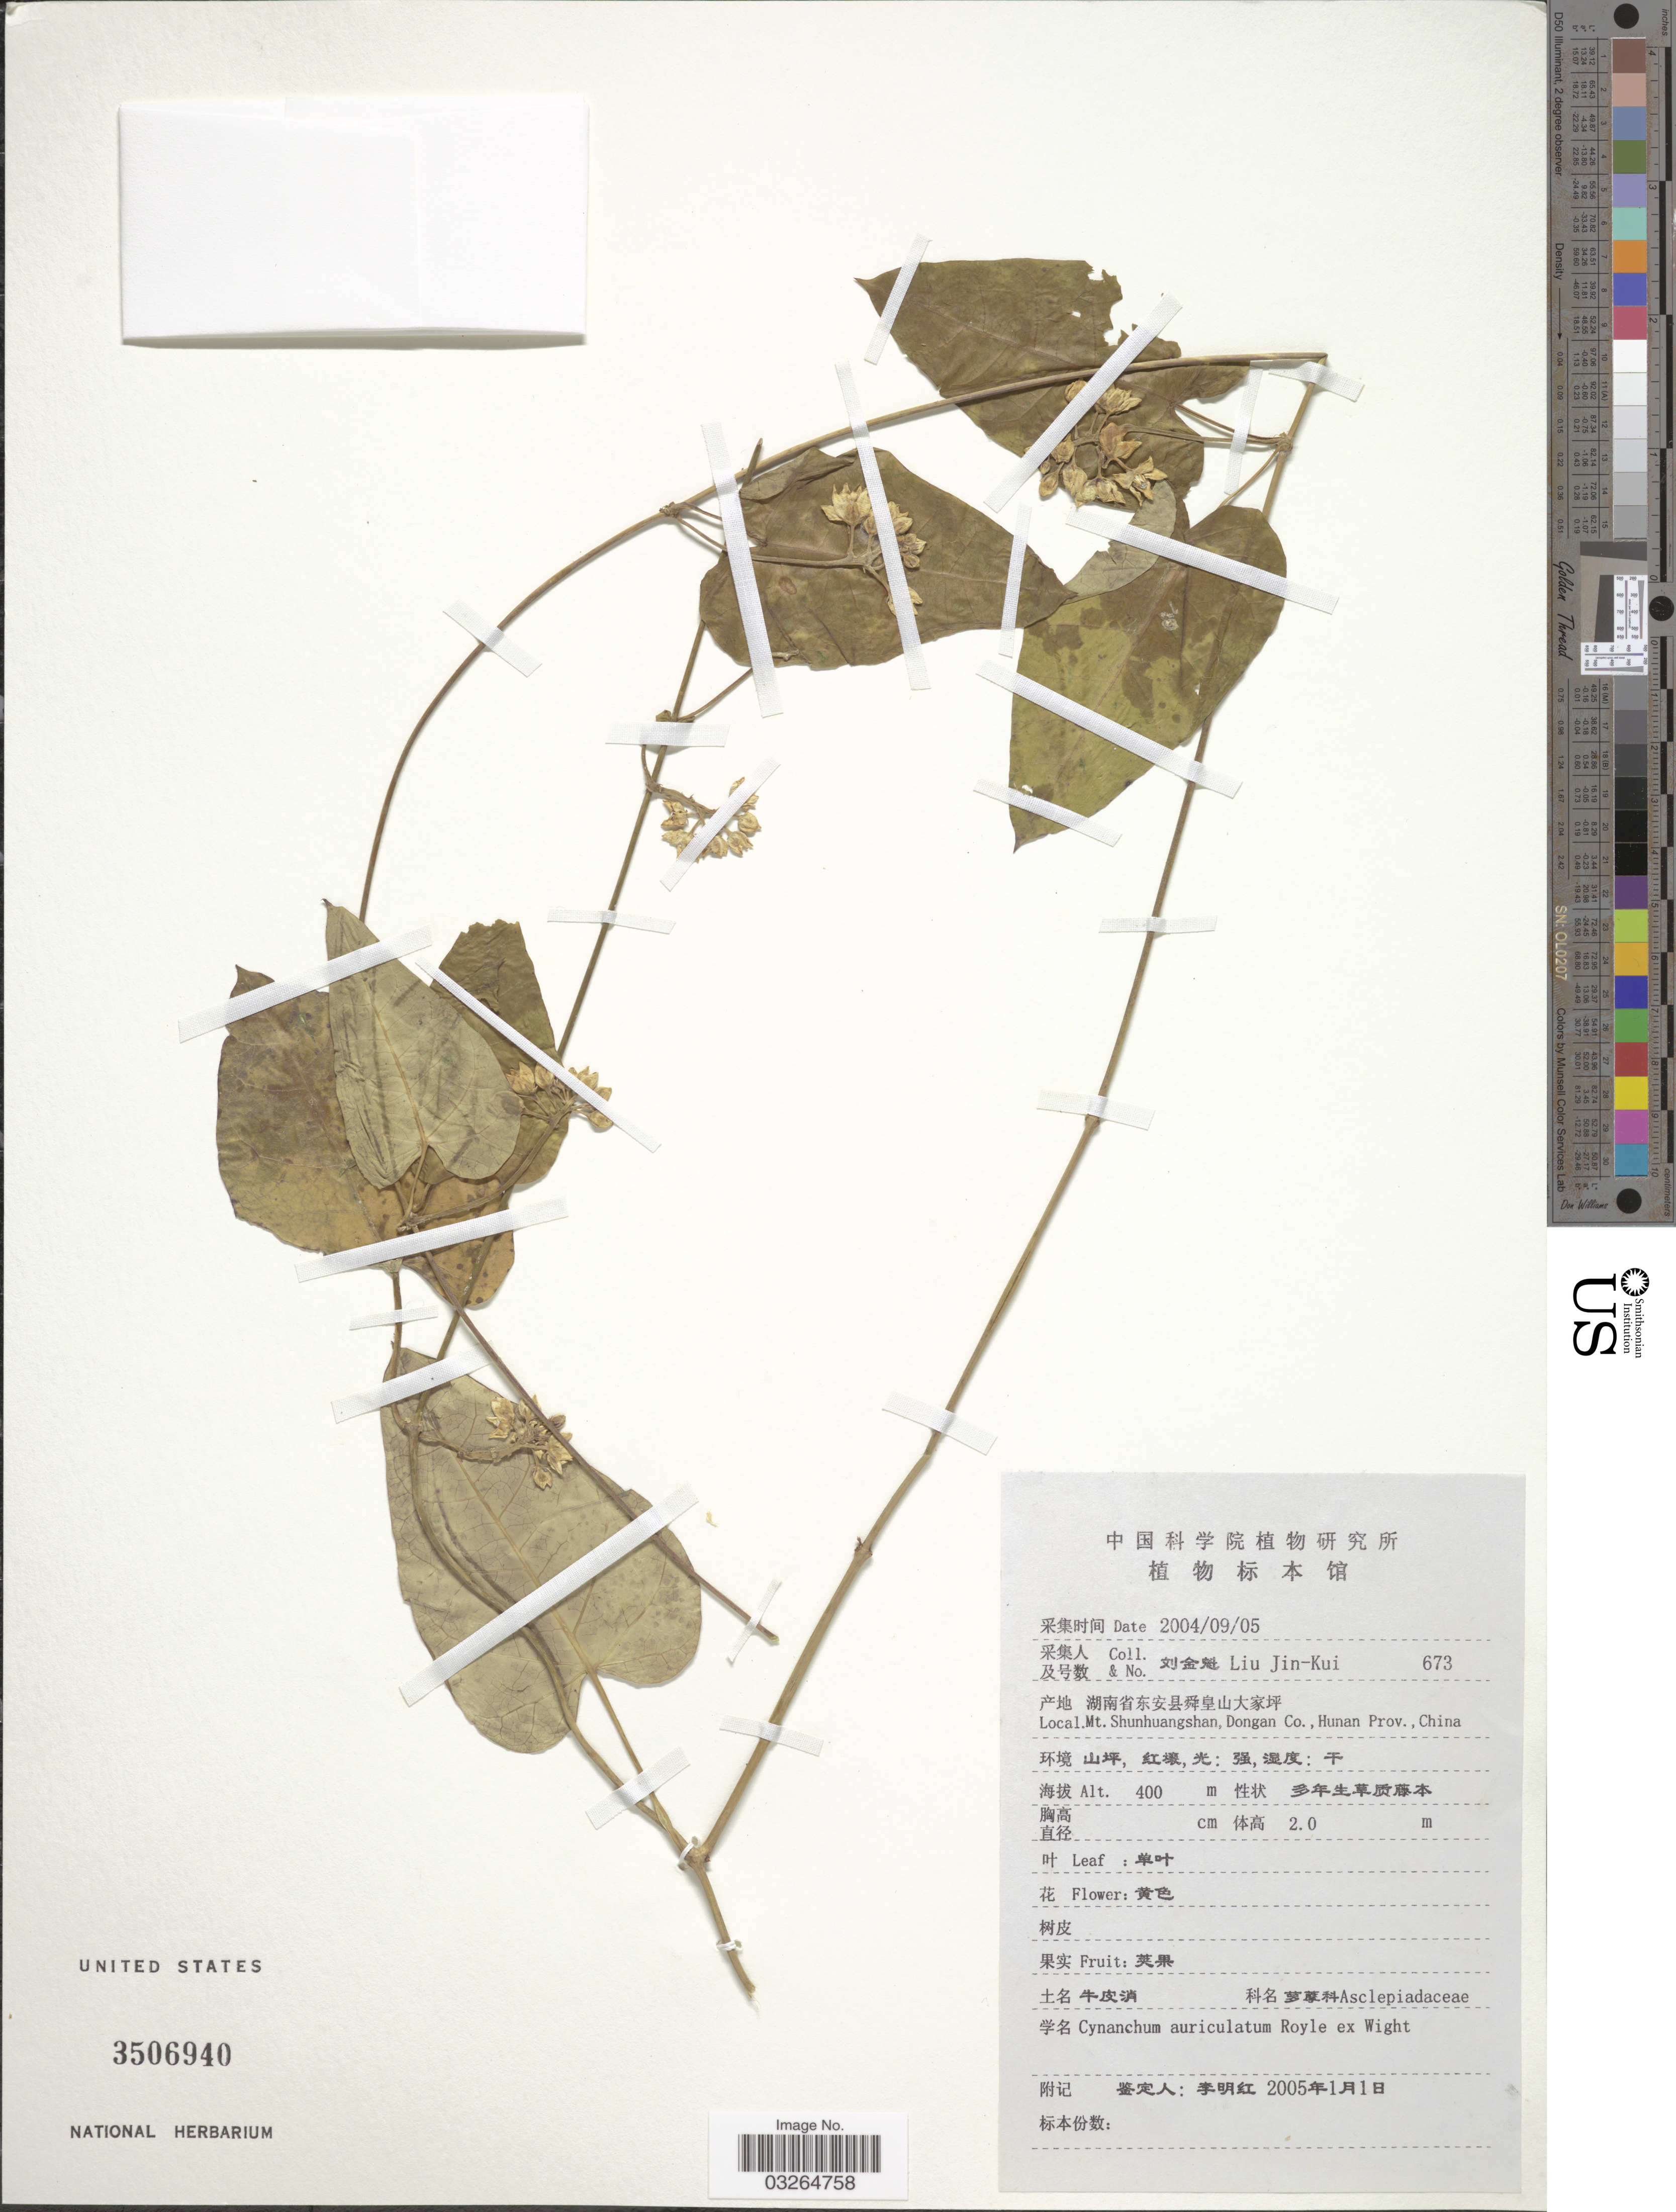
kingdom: Plantae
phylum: Tracheophyta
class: Magnoliopsida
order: Gentianales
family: Apocynaceae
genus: Cynanchum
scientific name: Cynanchum auriculatum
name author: Royle ex Wight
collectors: Liu Jin-Kui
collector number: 673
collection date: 2004-09-05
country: China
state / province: Hunan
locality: Mt. Shunhuangshan, Dongan Co.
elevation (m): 400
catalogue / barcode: US 3506940